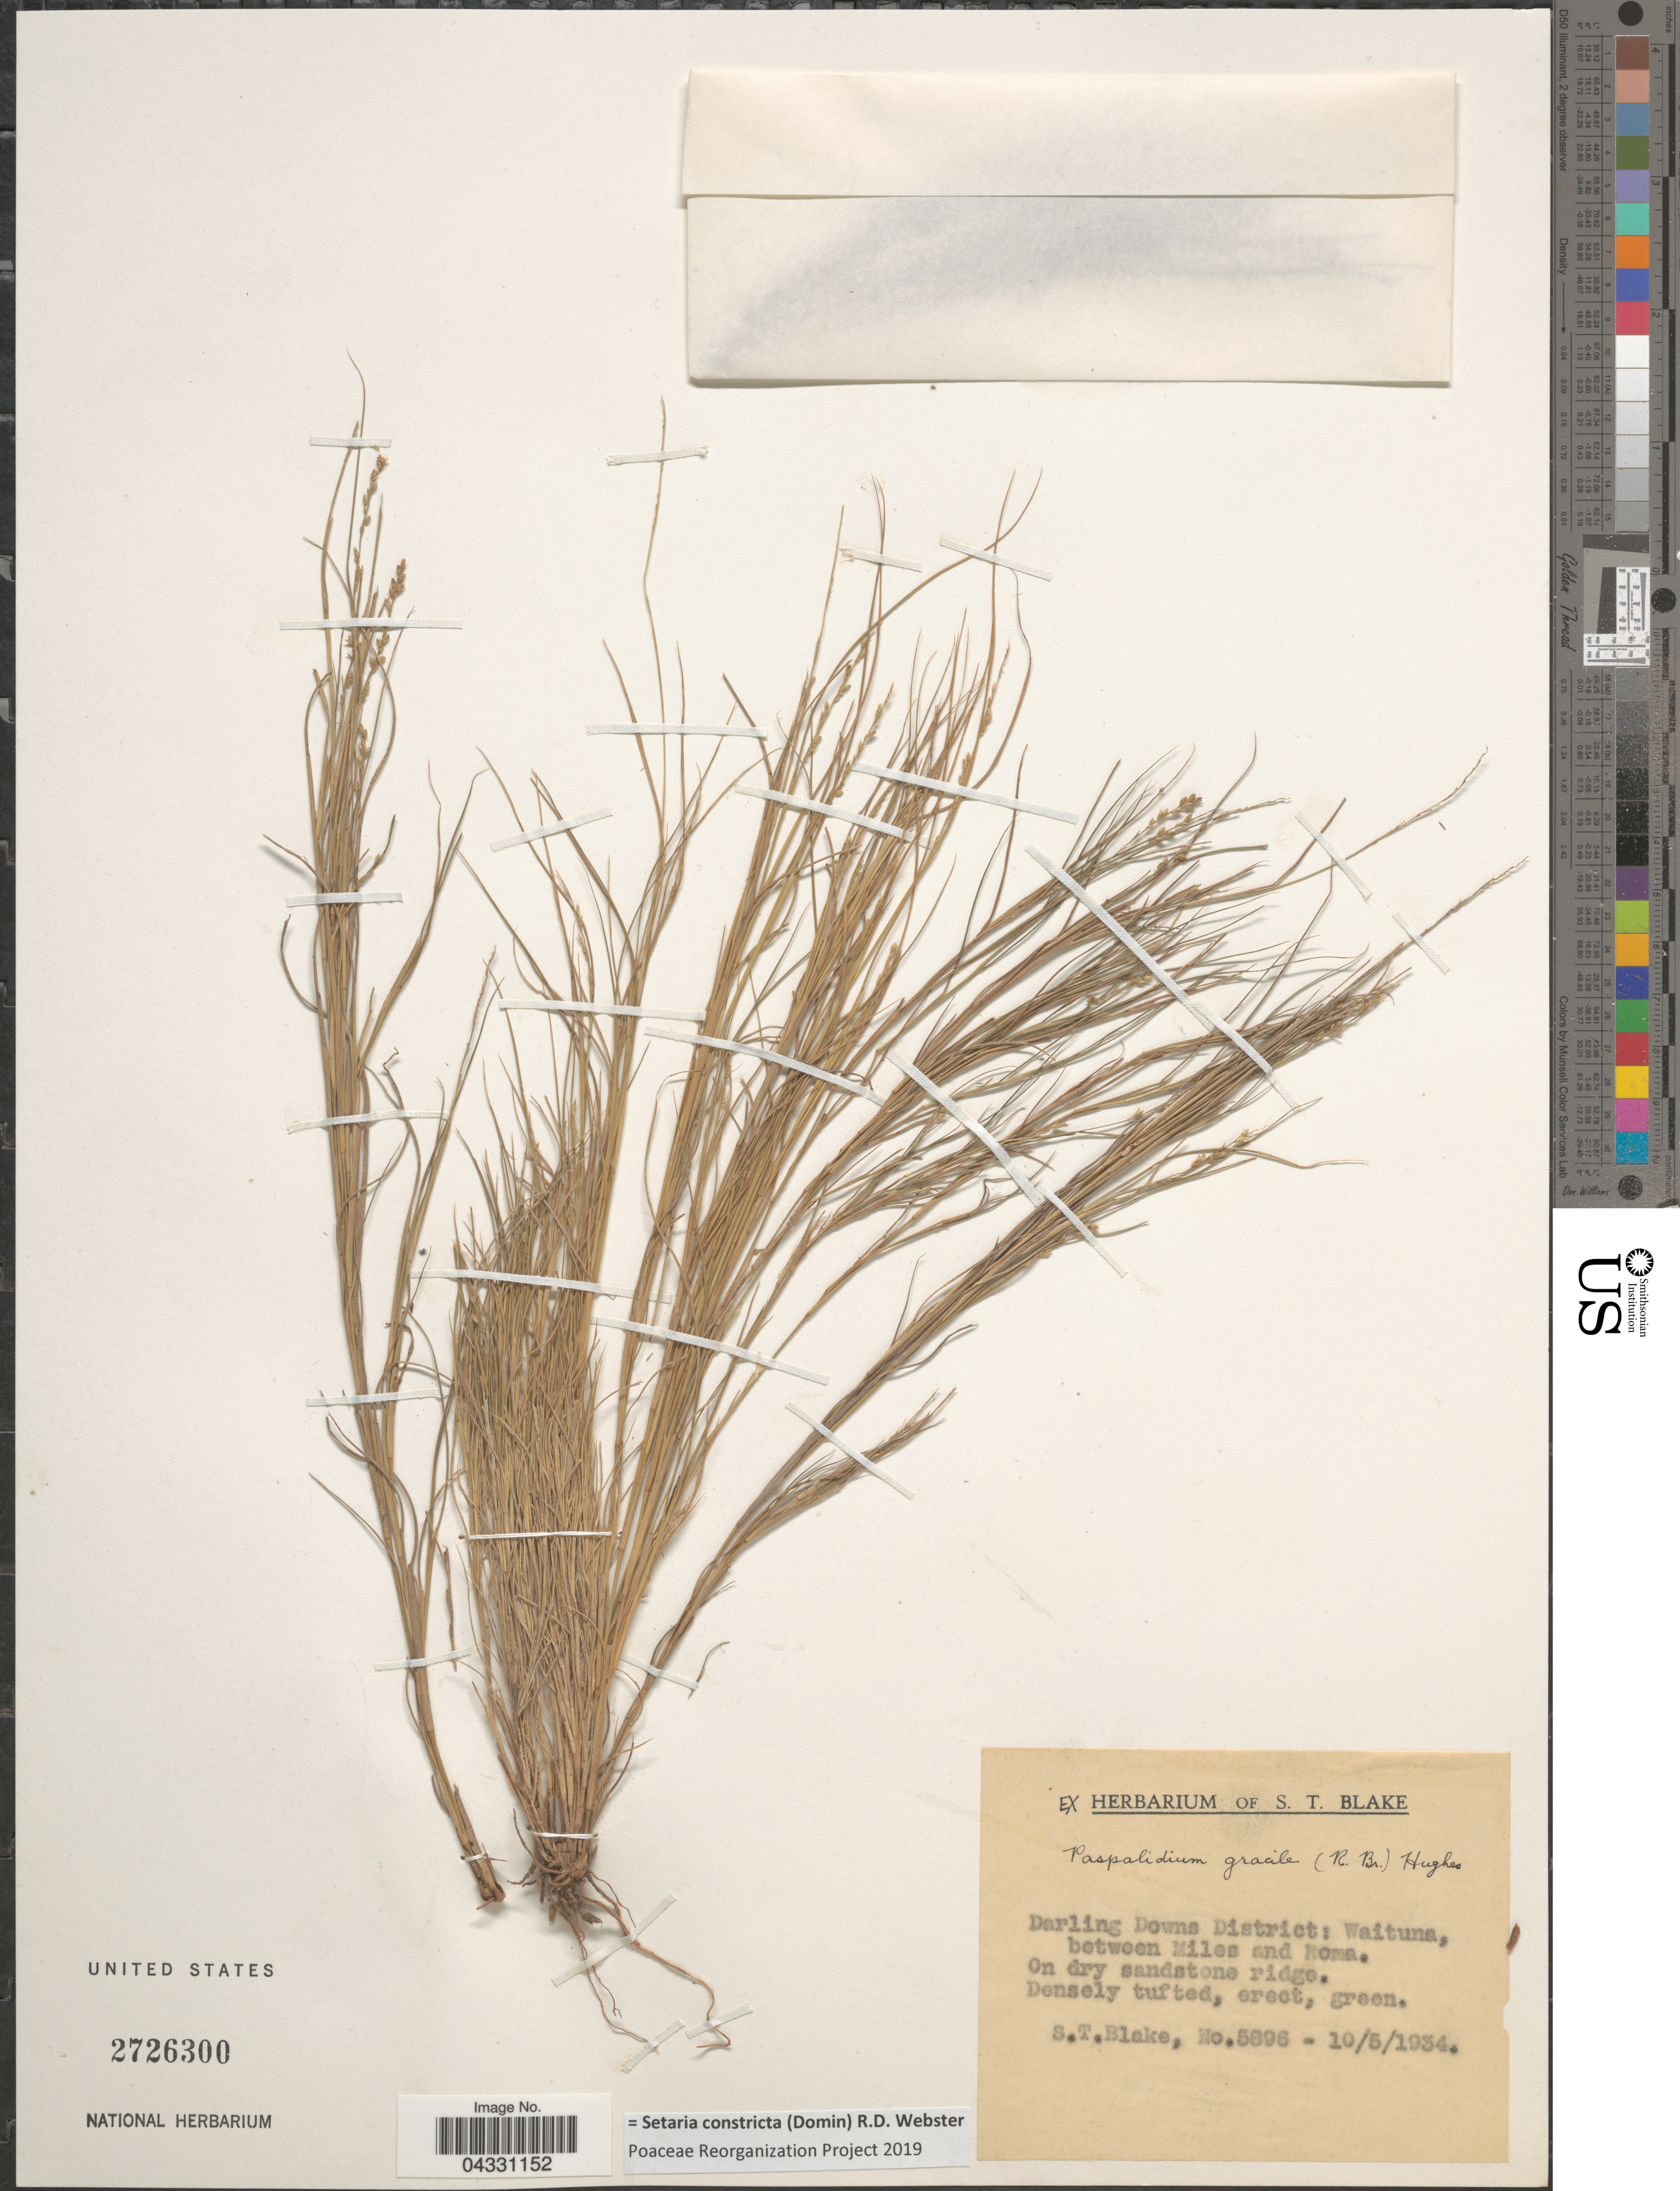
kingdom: Plantae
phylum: Tracheophyta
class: Liliopsida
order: Poales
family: Poaceae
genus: Setaria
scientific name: Setaria constricta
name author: (Domin) R.D. Webster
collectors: S. T. Blake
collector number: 5896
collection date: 1934-05-10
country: Australia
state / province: Queensland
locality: Darling Downs District: Waituna, between Miles and Roma.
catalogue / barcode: US 2726300